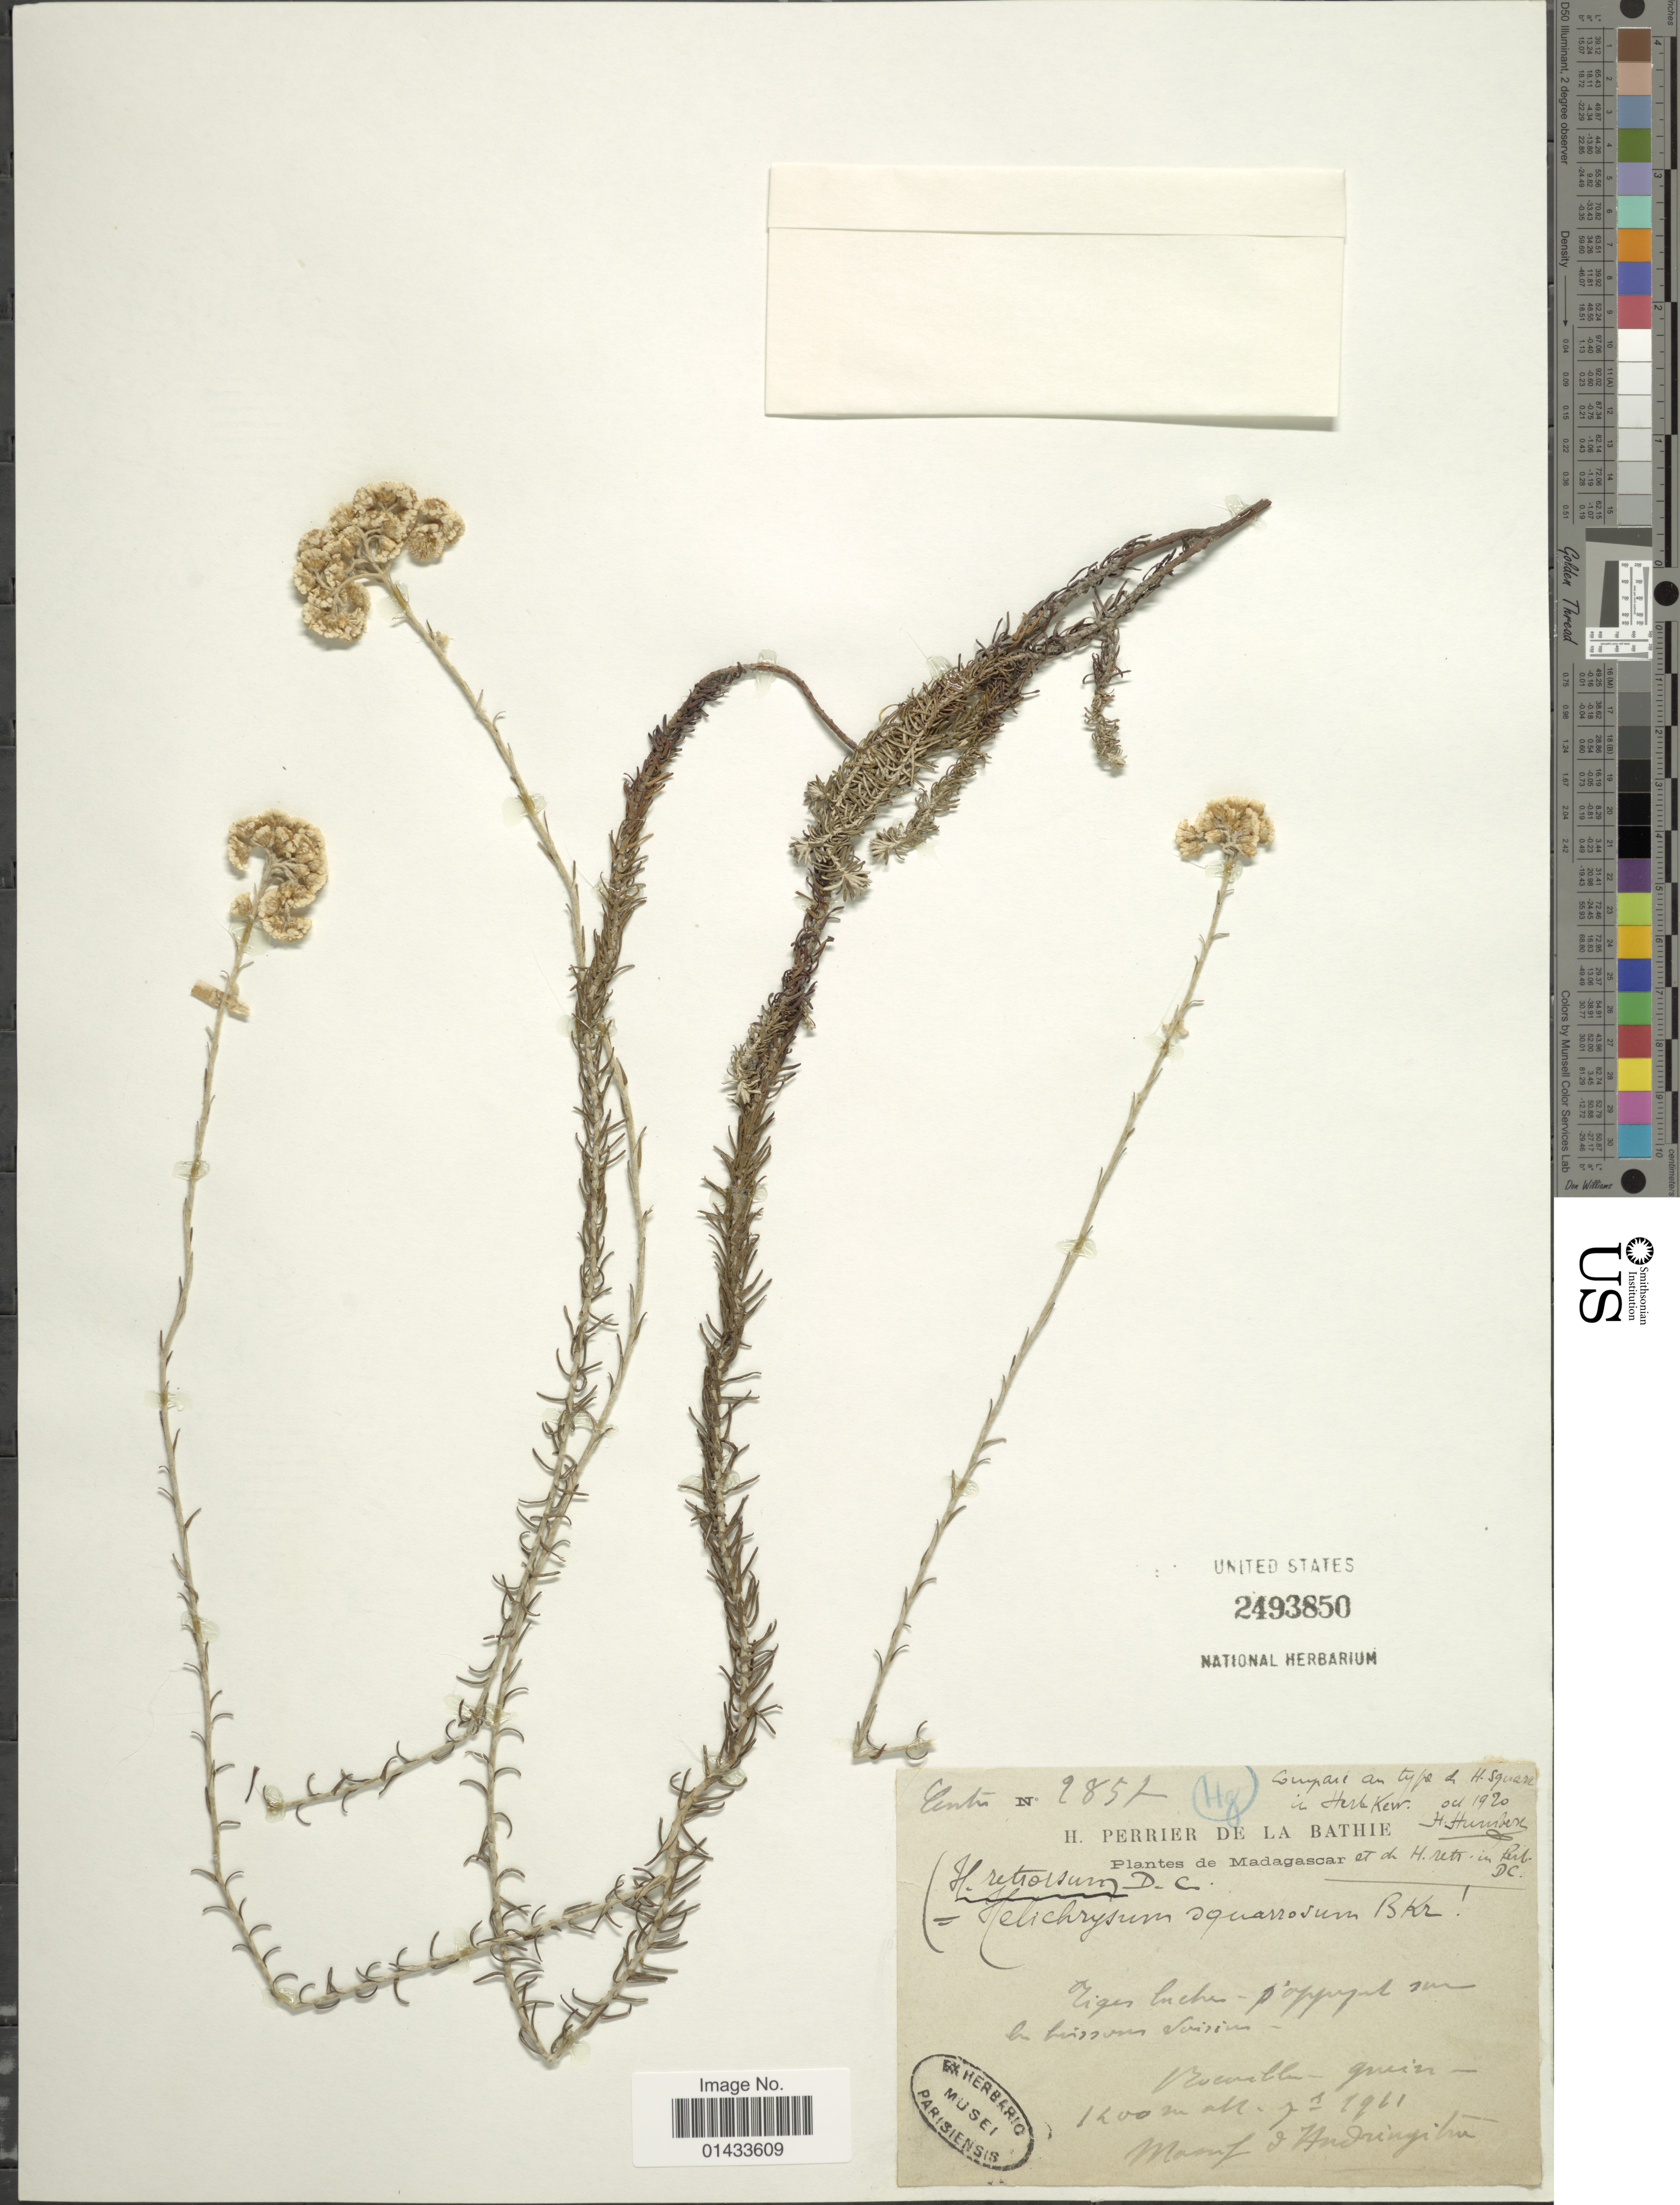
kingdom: Plantae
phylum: Tracheophyta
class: Magnoliopsida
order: Asterales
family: Asteraceae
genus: Helichrysum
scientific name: Helichrysum retrorsum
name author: DC.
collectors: H. Perrier de la Bâthie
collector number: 2857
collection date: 1911-07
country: Madagascar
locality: Boutheaun quinn Massif Andringagitra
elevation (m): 1200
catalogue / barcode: US 2493850